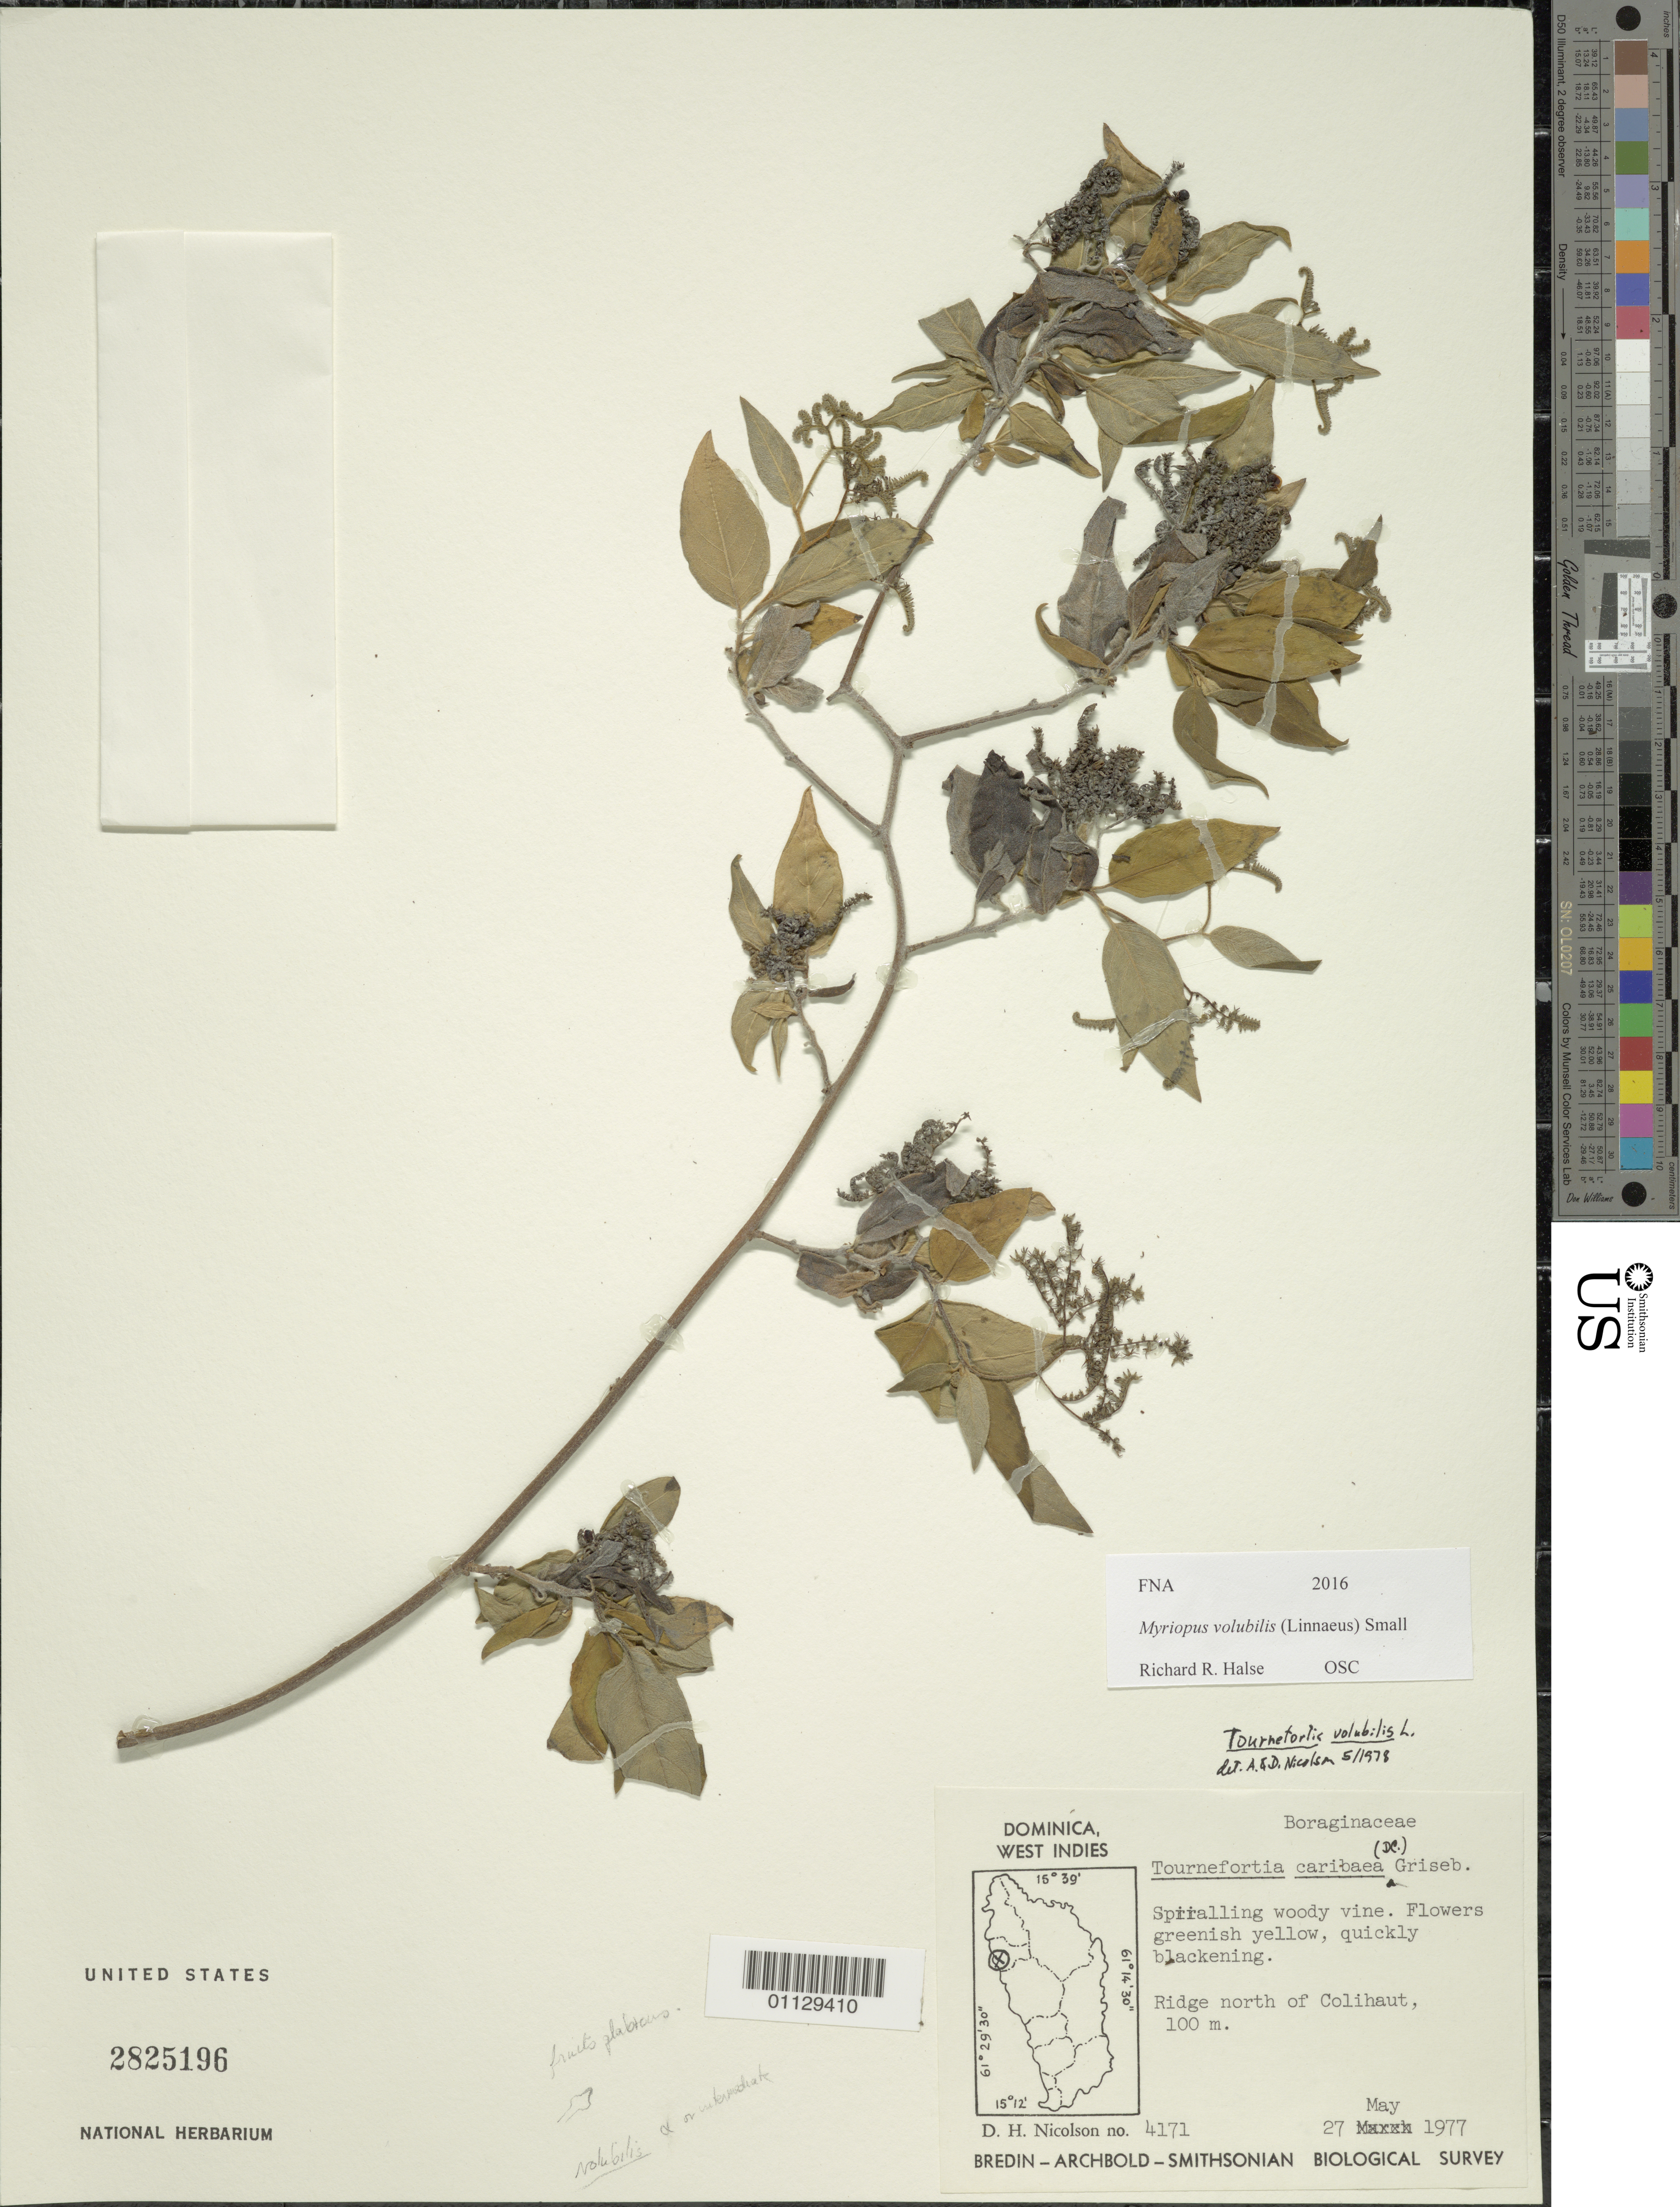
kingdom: Plantae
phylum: Tracheophyta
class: Magnoliopsida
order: Boraginales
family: Heliotropiaceae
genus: Tournefortia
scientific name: Tournefortia volubilis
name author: L.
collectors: D. H. Nicolson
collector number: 4171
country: Dominica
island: Dominica I.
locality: Ridge north of Colihaut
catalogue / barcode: US 2825196